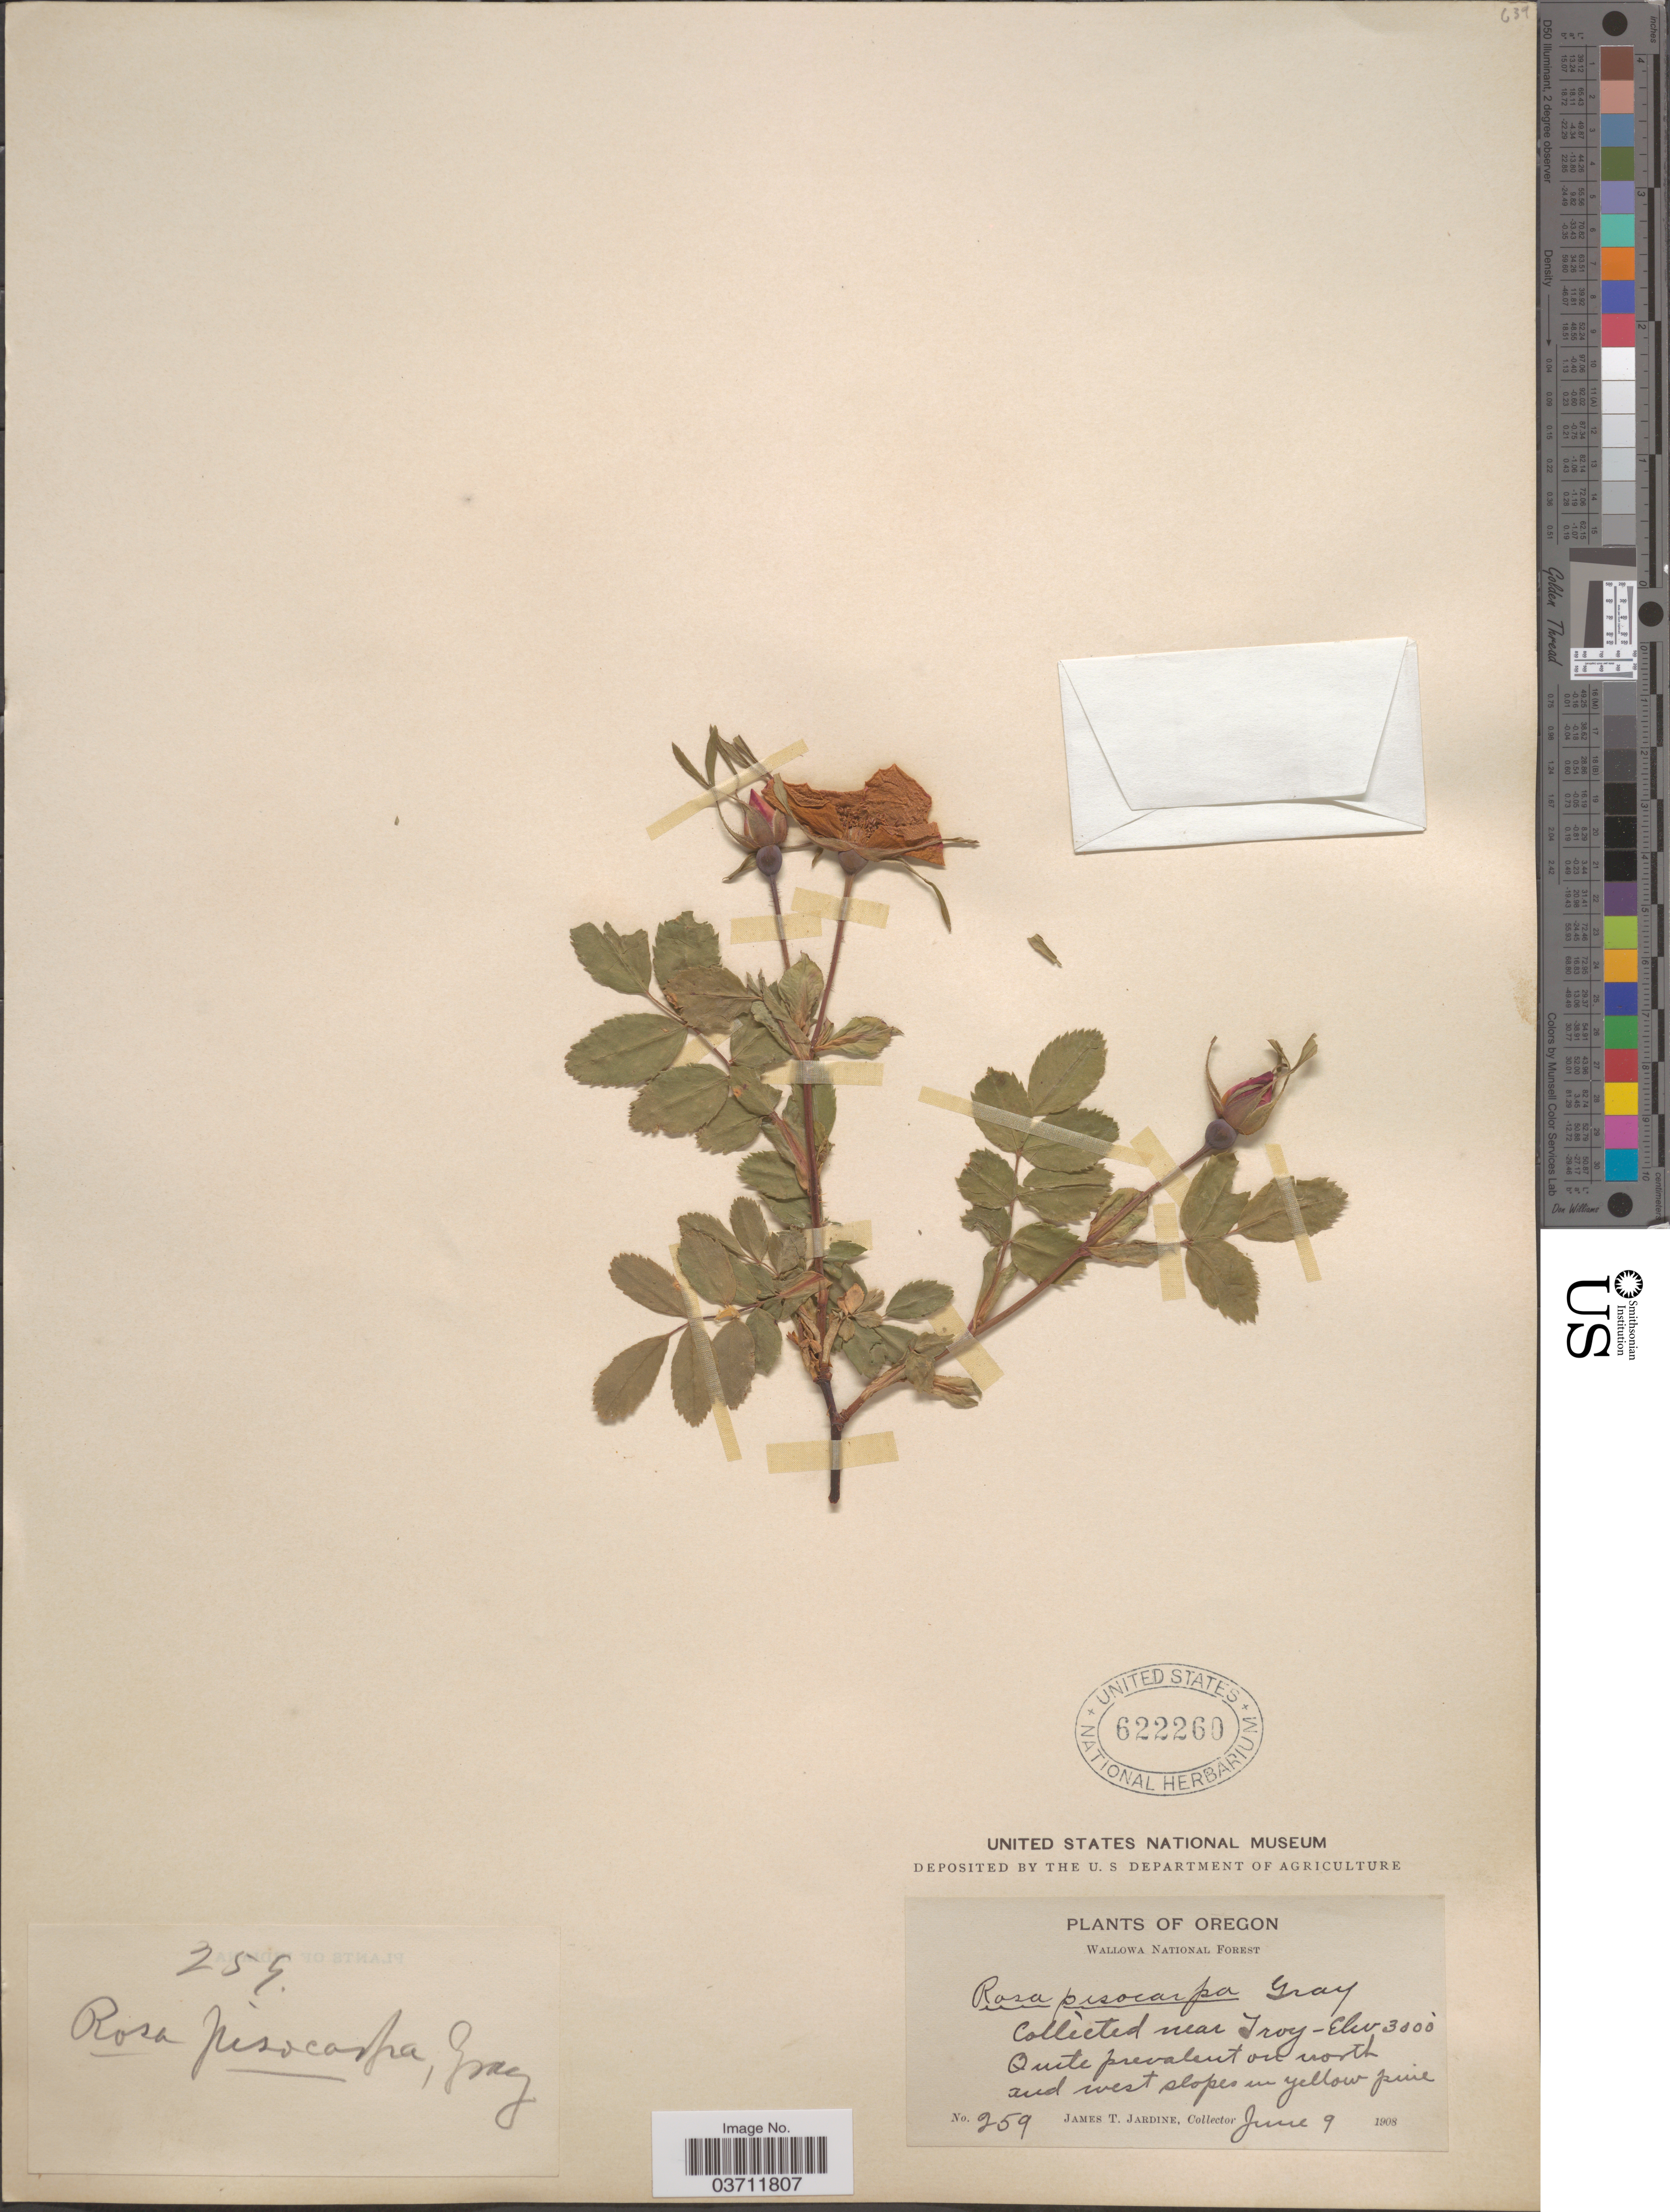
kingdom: Plantae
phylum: Tracheophyta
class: Magnoliopsida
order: Rosales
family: Rosaceae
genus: Rosa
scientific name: Rosa pisocarpa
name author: A. Gray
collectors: J. T. Jardine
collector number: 259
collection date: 1908-06-09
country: United States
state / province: Oregon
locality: Wallowa National Forest. Near Troy. On south and west slopes in yellow pine.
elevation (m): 914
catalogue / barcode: US 622260